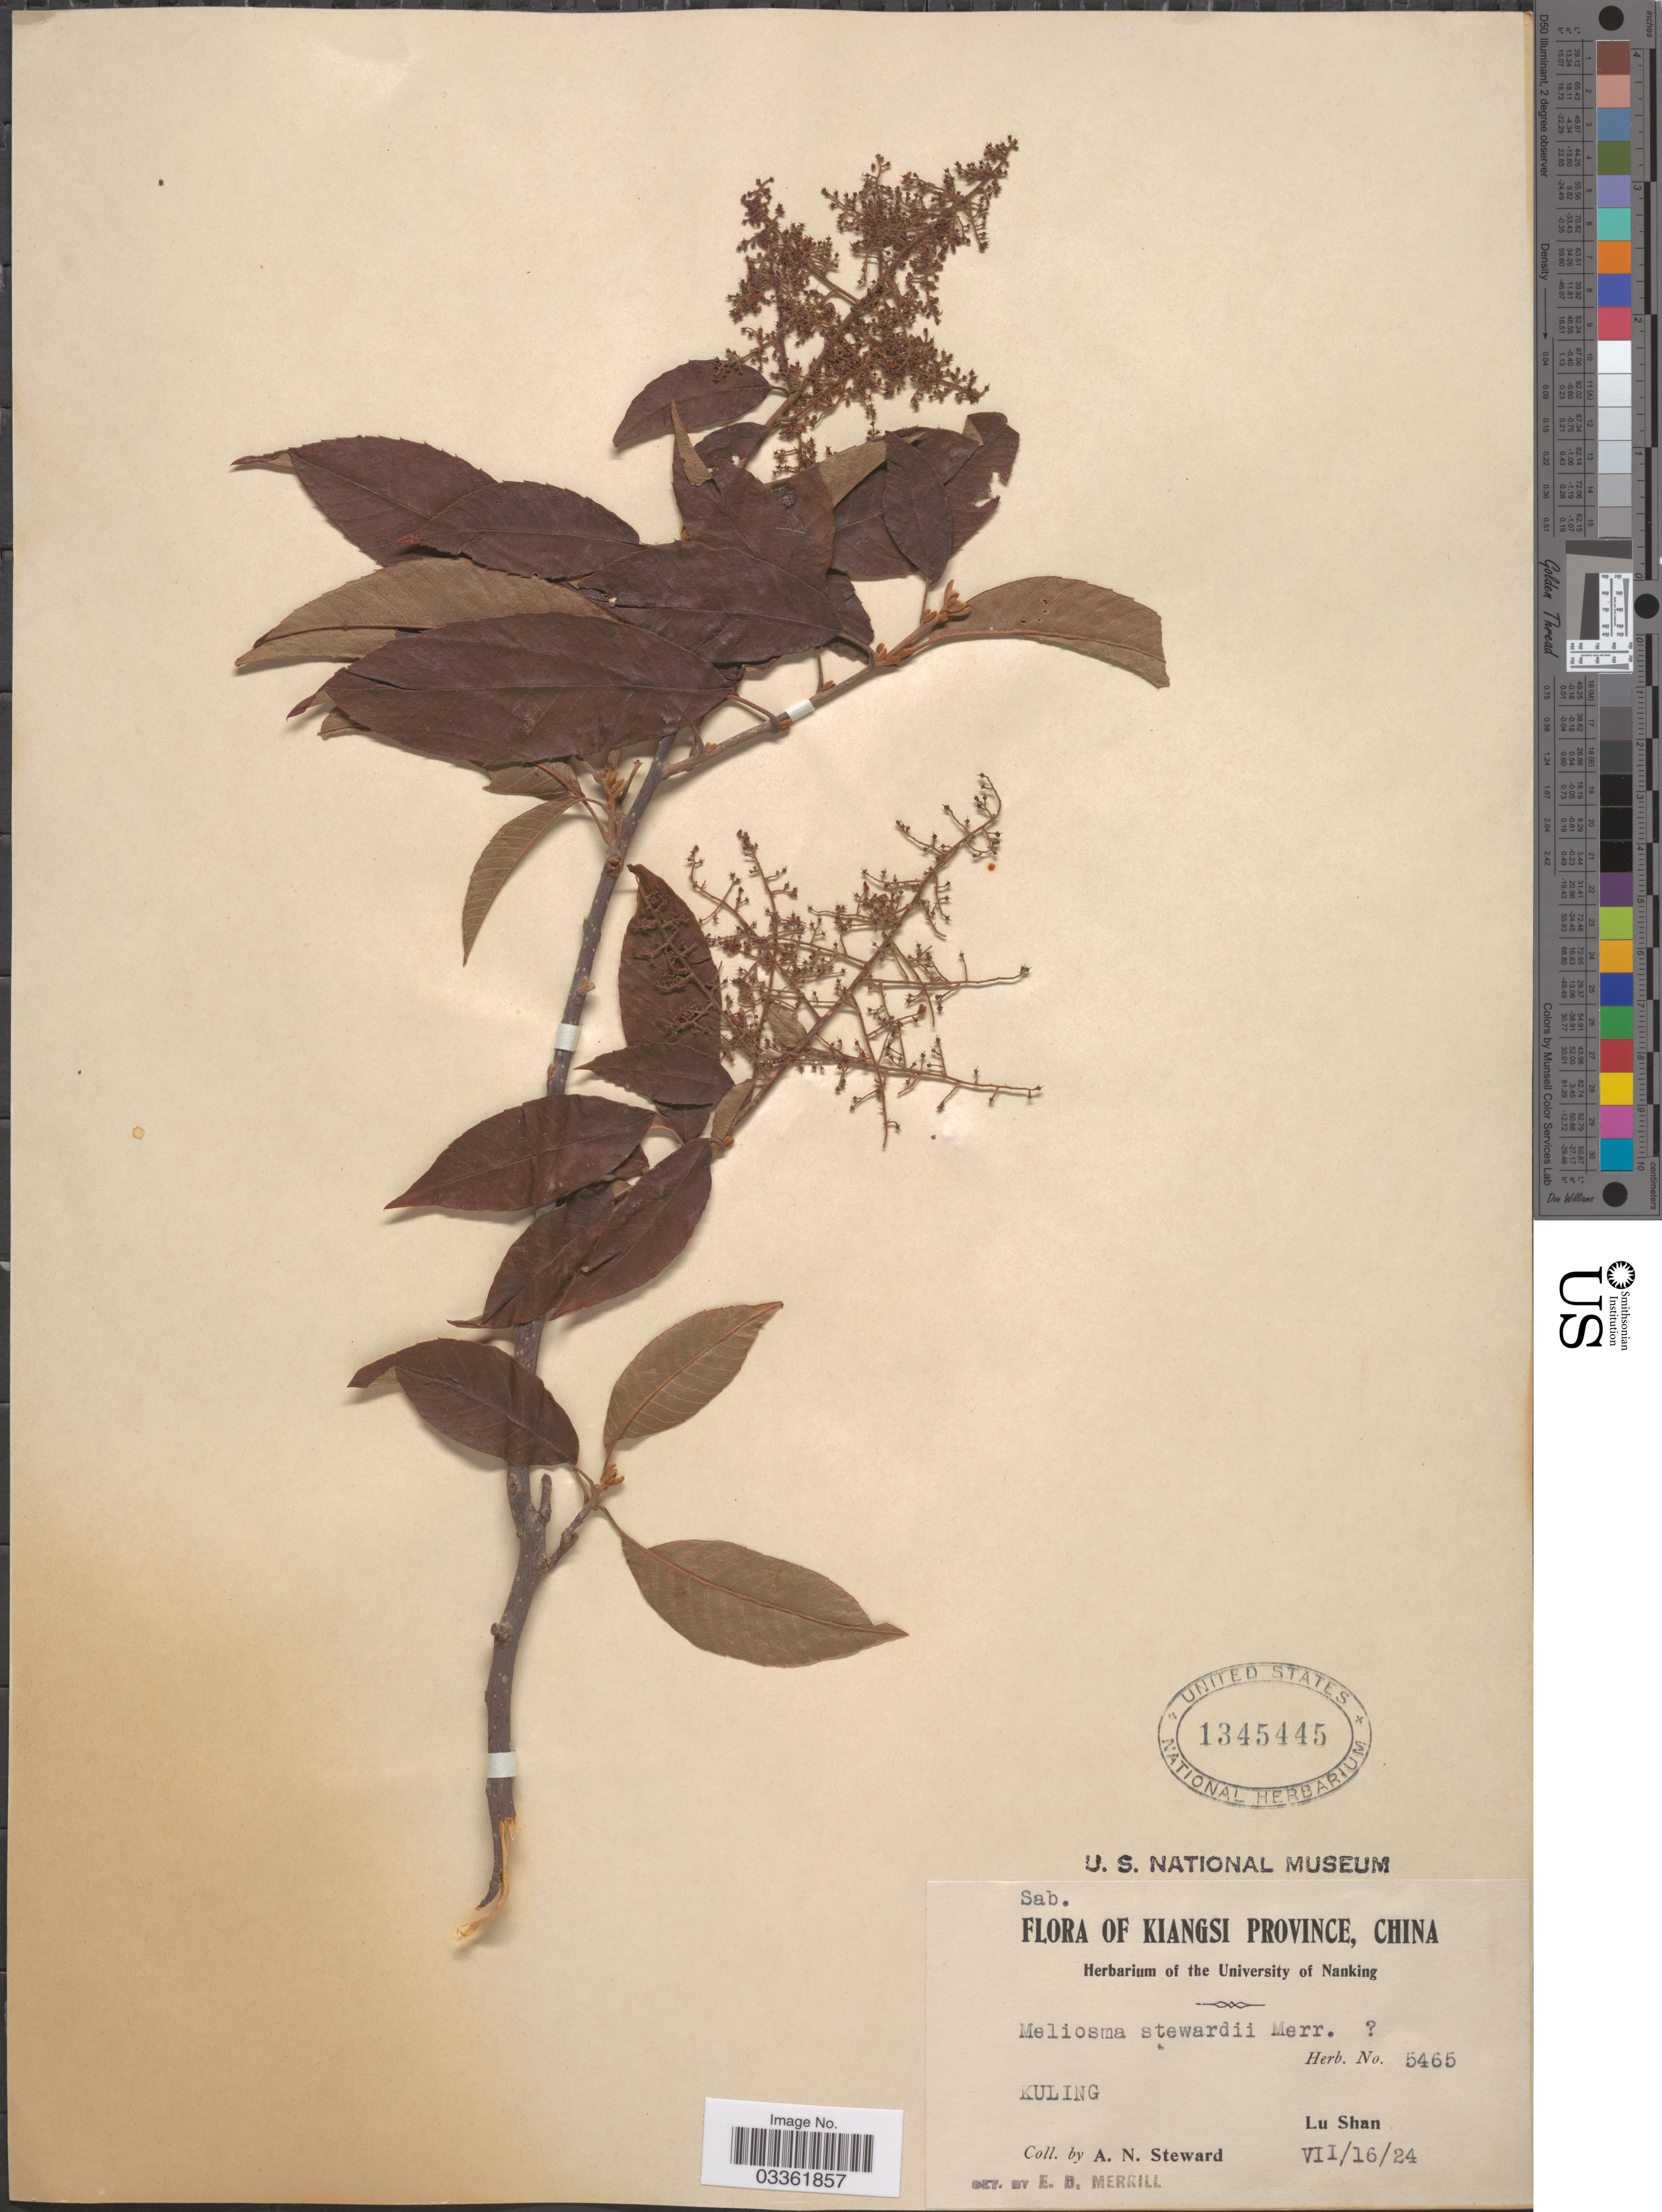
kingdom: Plantae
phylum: Tracheophyta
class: Magnoliopsida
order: Proteales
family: Sabiaceae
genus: Meliosma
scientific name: Meliosma stewardii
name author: Merr.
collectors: A. N. Steward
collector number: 5465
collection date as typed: Transcribed d/m/y: 16/7/24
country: China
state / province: Jiangxi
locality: Kiangsi Province, Kuling.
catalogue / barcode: US 1345445